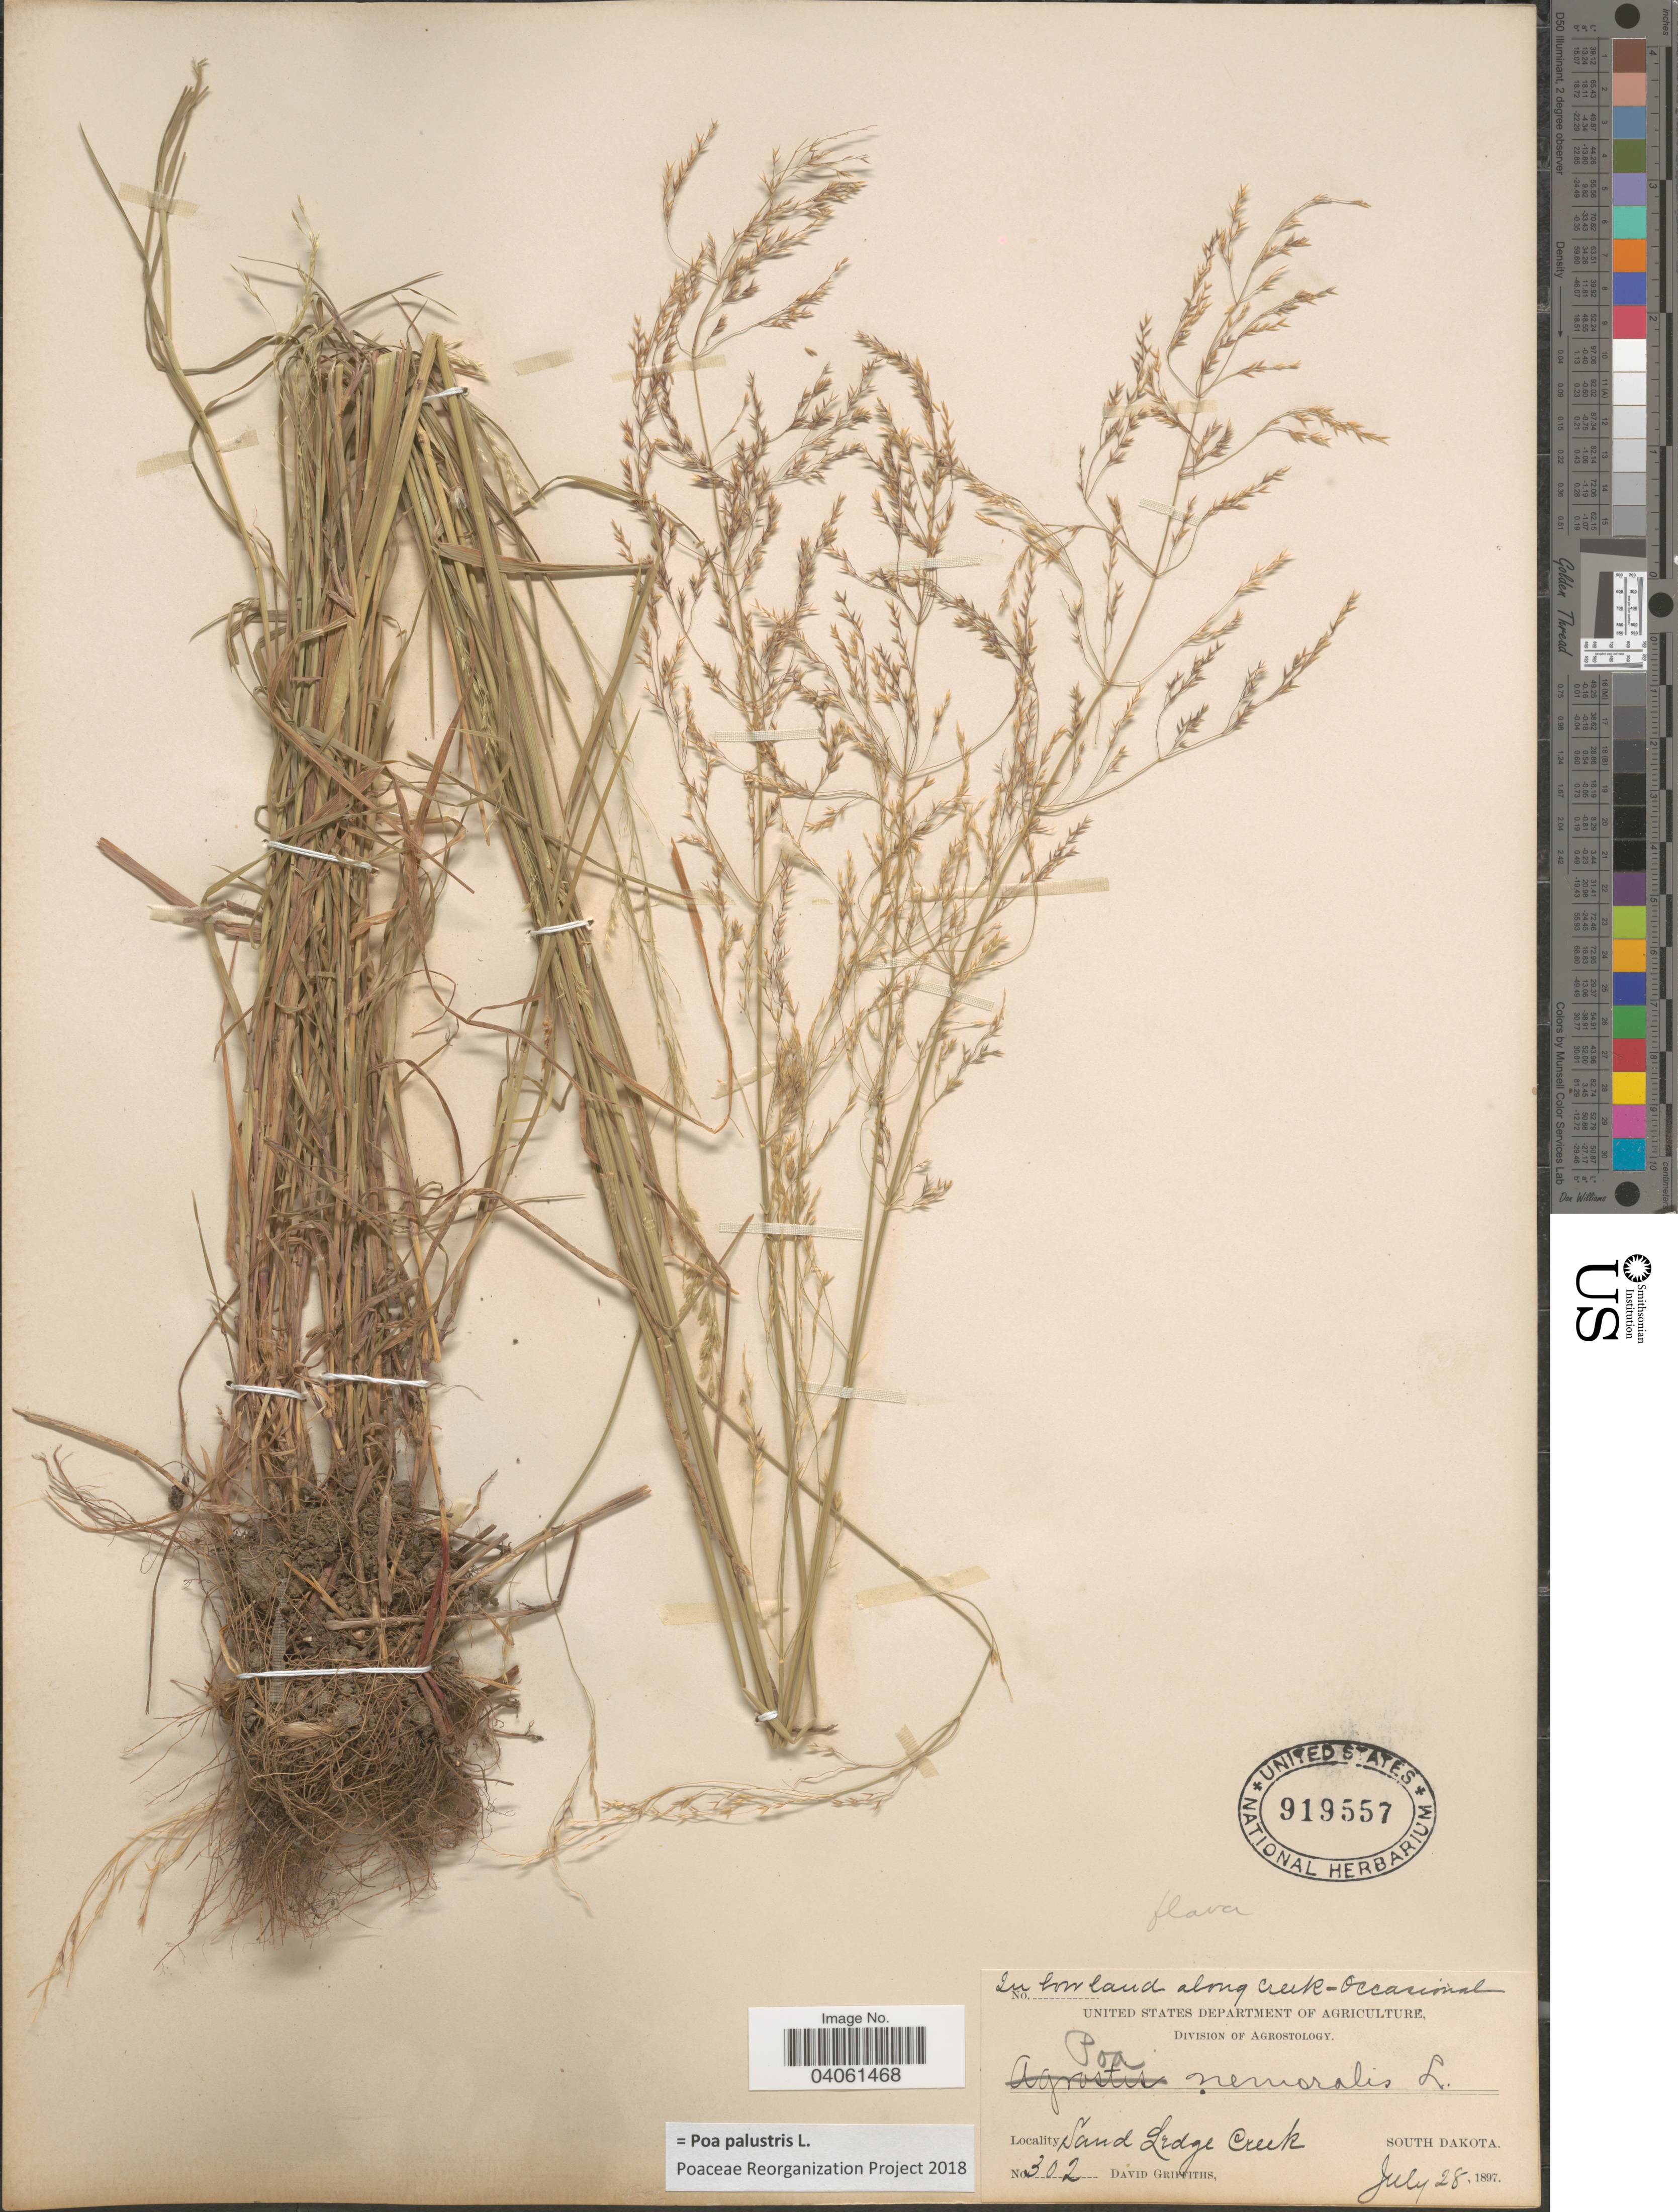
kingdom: Plantae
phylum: Tracheophyta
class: Liliopsida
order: Poales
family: Poaceae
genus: Poa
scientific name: Poa palustris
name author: L.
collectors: D. Griffiths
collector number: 302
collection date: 1897-07-28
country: United States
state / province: South Dakota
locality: In lowland along creek - Occasional. Sand Ledge Creek.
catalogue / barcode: US 919557